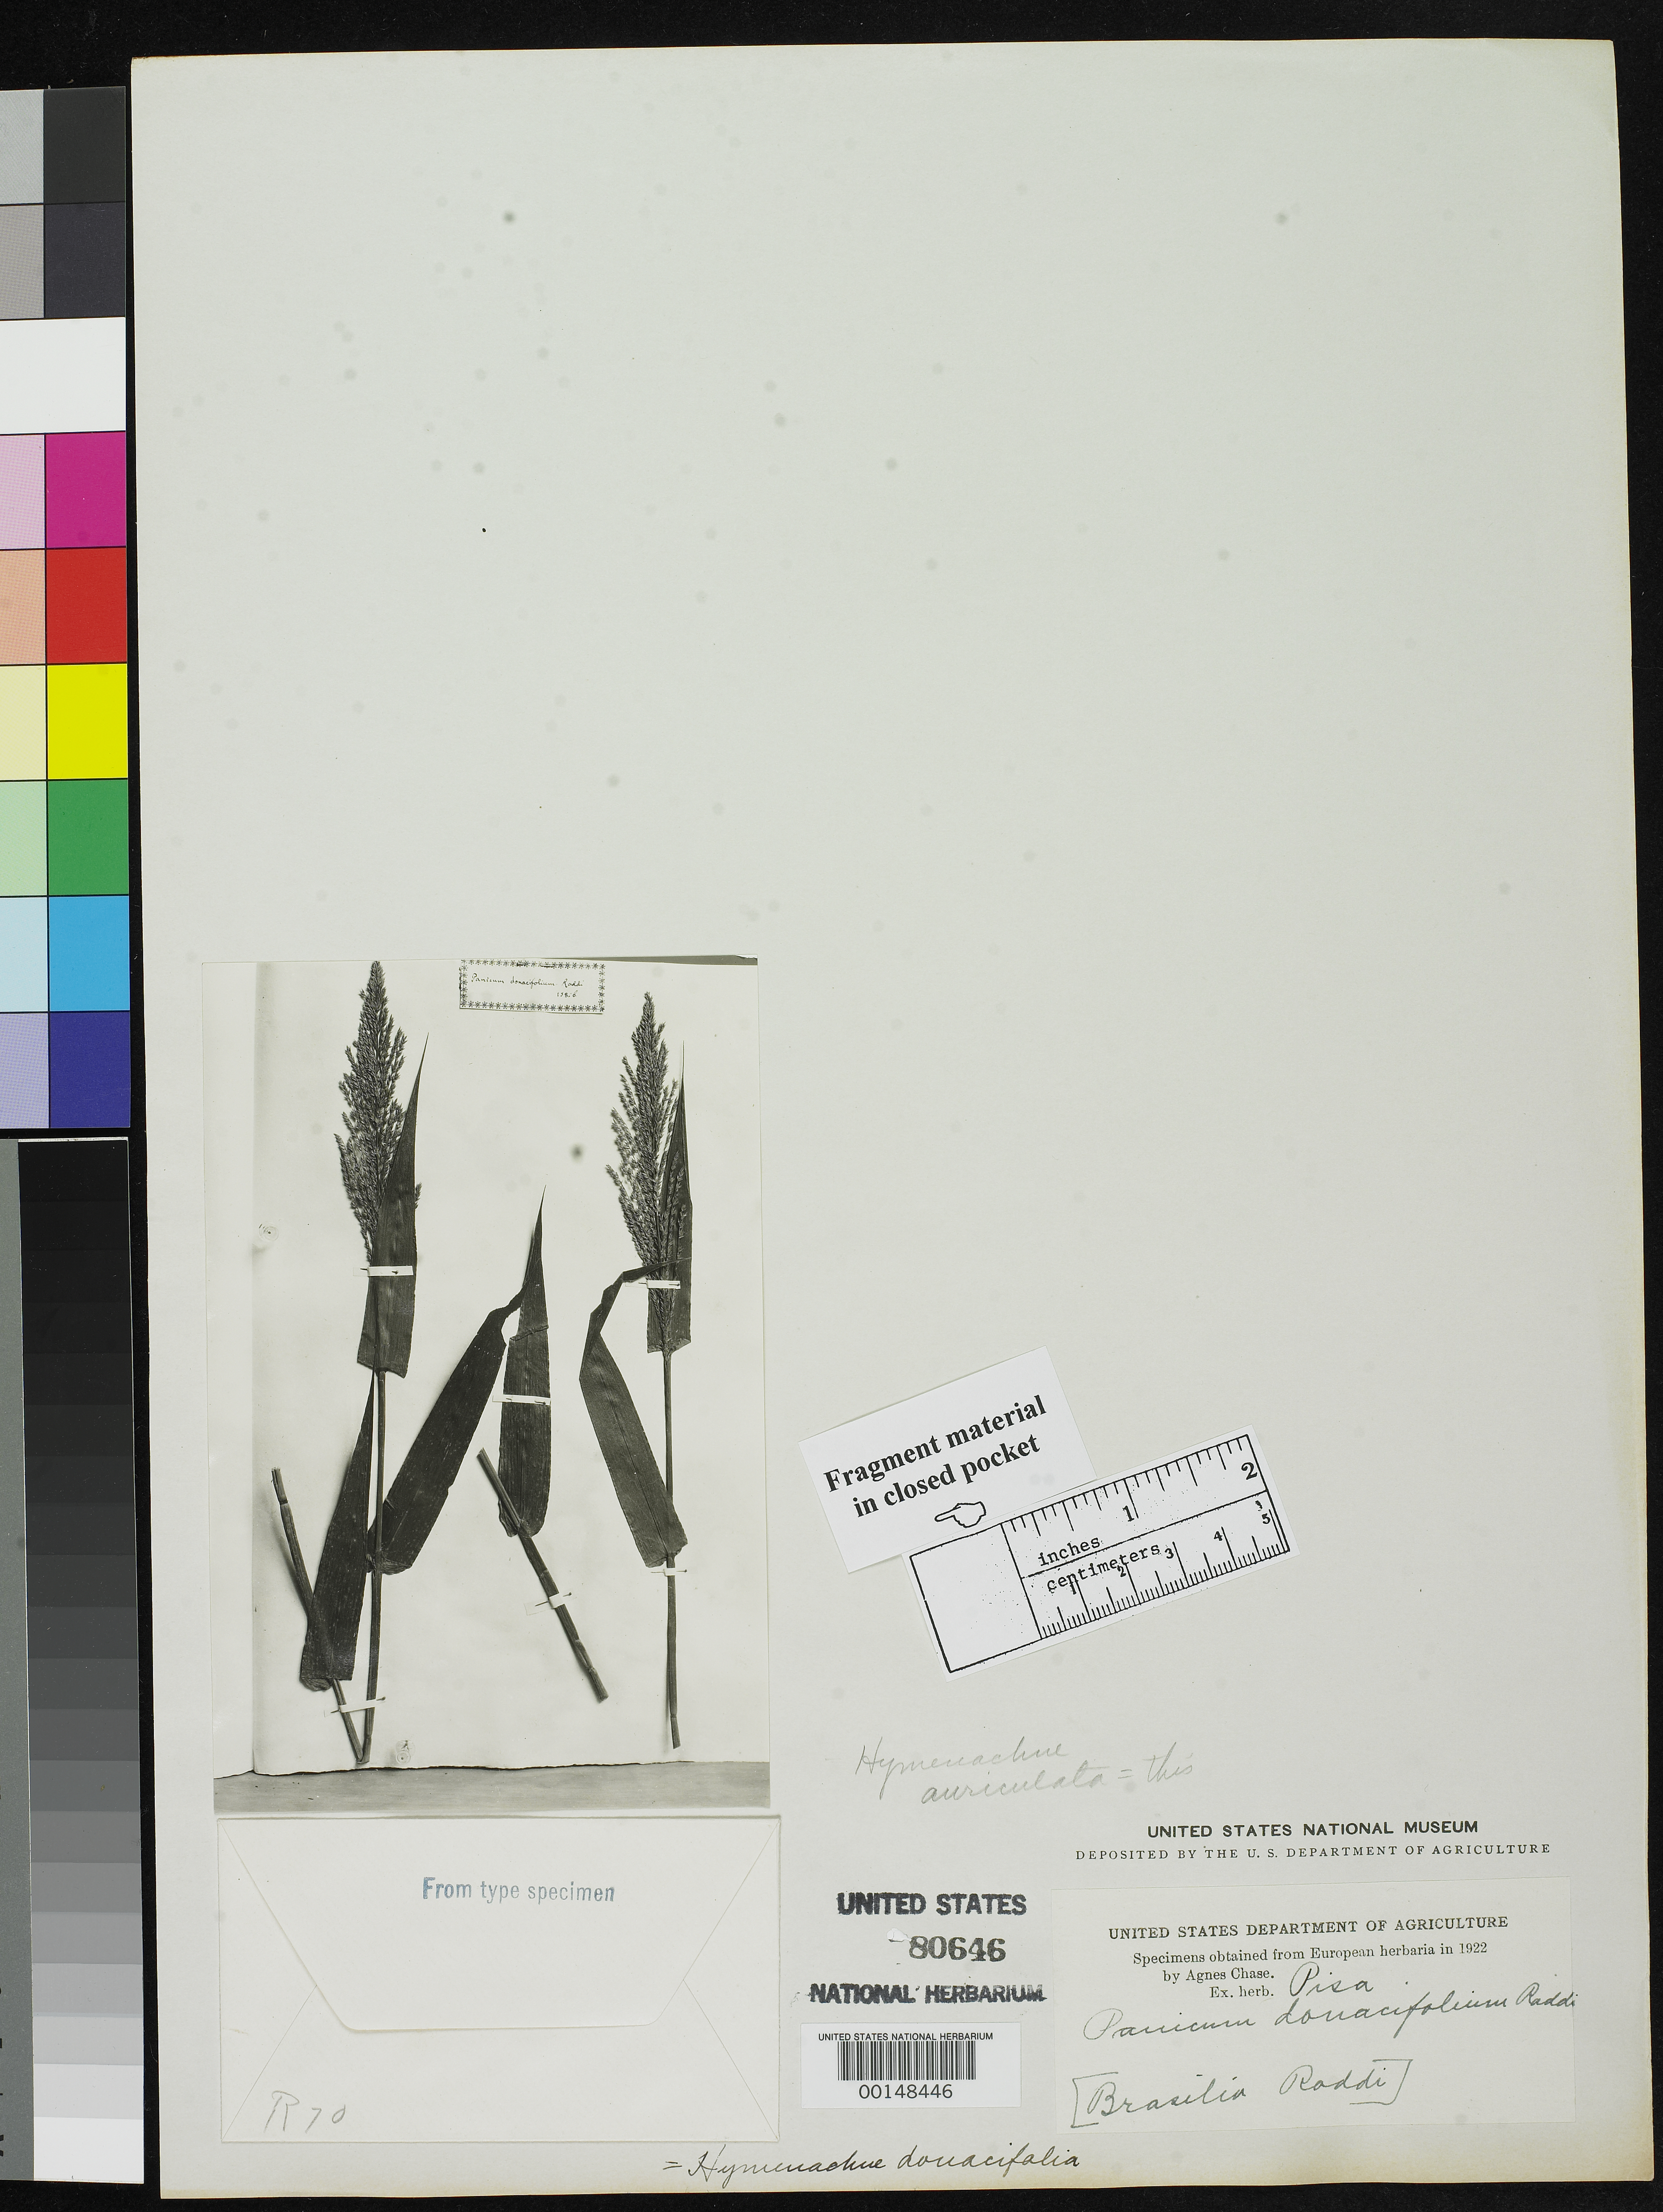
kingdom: Plantae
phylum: Tracheophyta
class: Liliopsida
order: Poales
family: Poaceae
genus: Panicum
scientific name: Panicum donacifolium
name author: Raddi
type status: Type Fragment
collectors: G. Raddi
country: Brazil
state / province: Rio de Janeiro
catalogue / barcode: US 80646